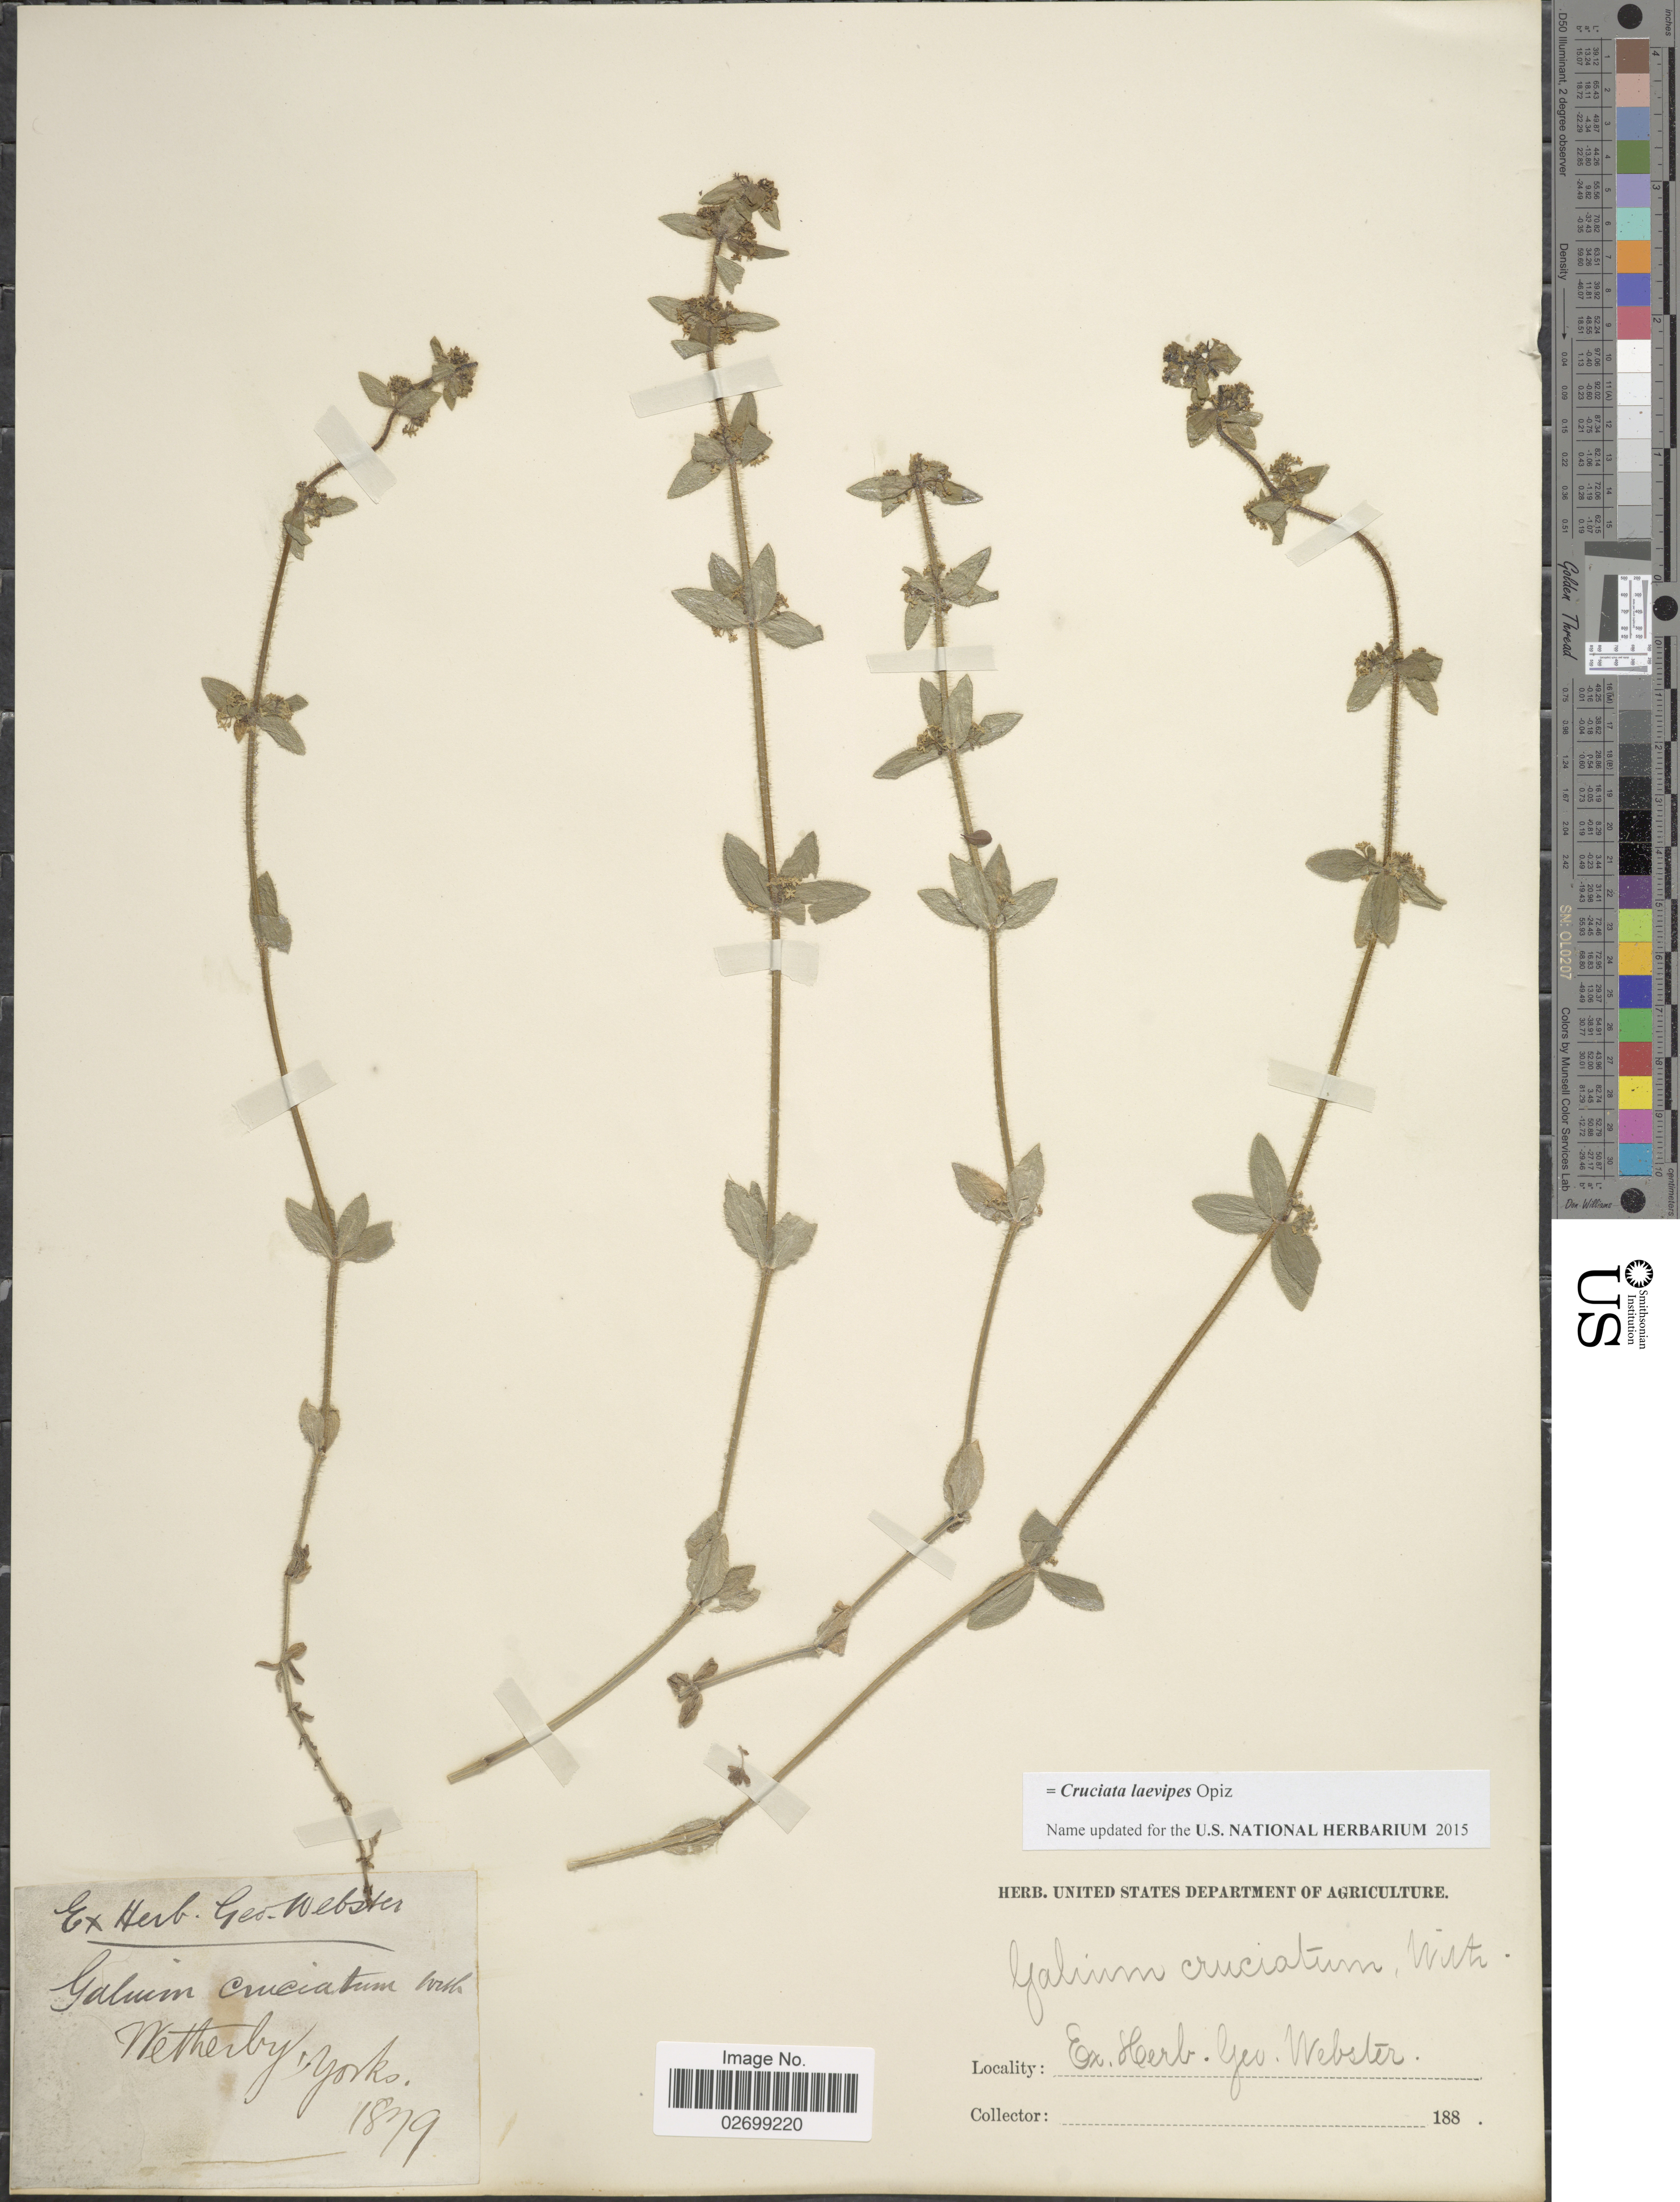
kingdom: Plantae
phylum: Tracheophyta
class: Magnoliopsida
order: Gentianales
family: Rubiaceae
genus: Cruciata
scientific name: Cruciata laevipes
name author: Opiz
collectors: ex herb. Geo. Webster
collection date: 1879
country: United Kingdom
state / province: England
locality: Wetherby, Yorks